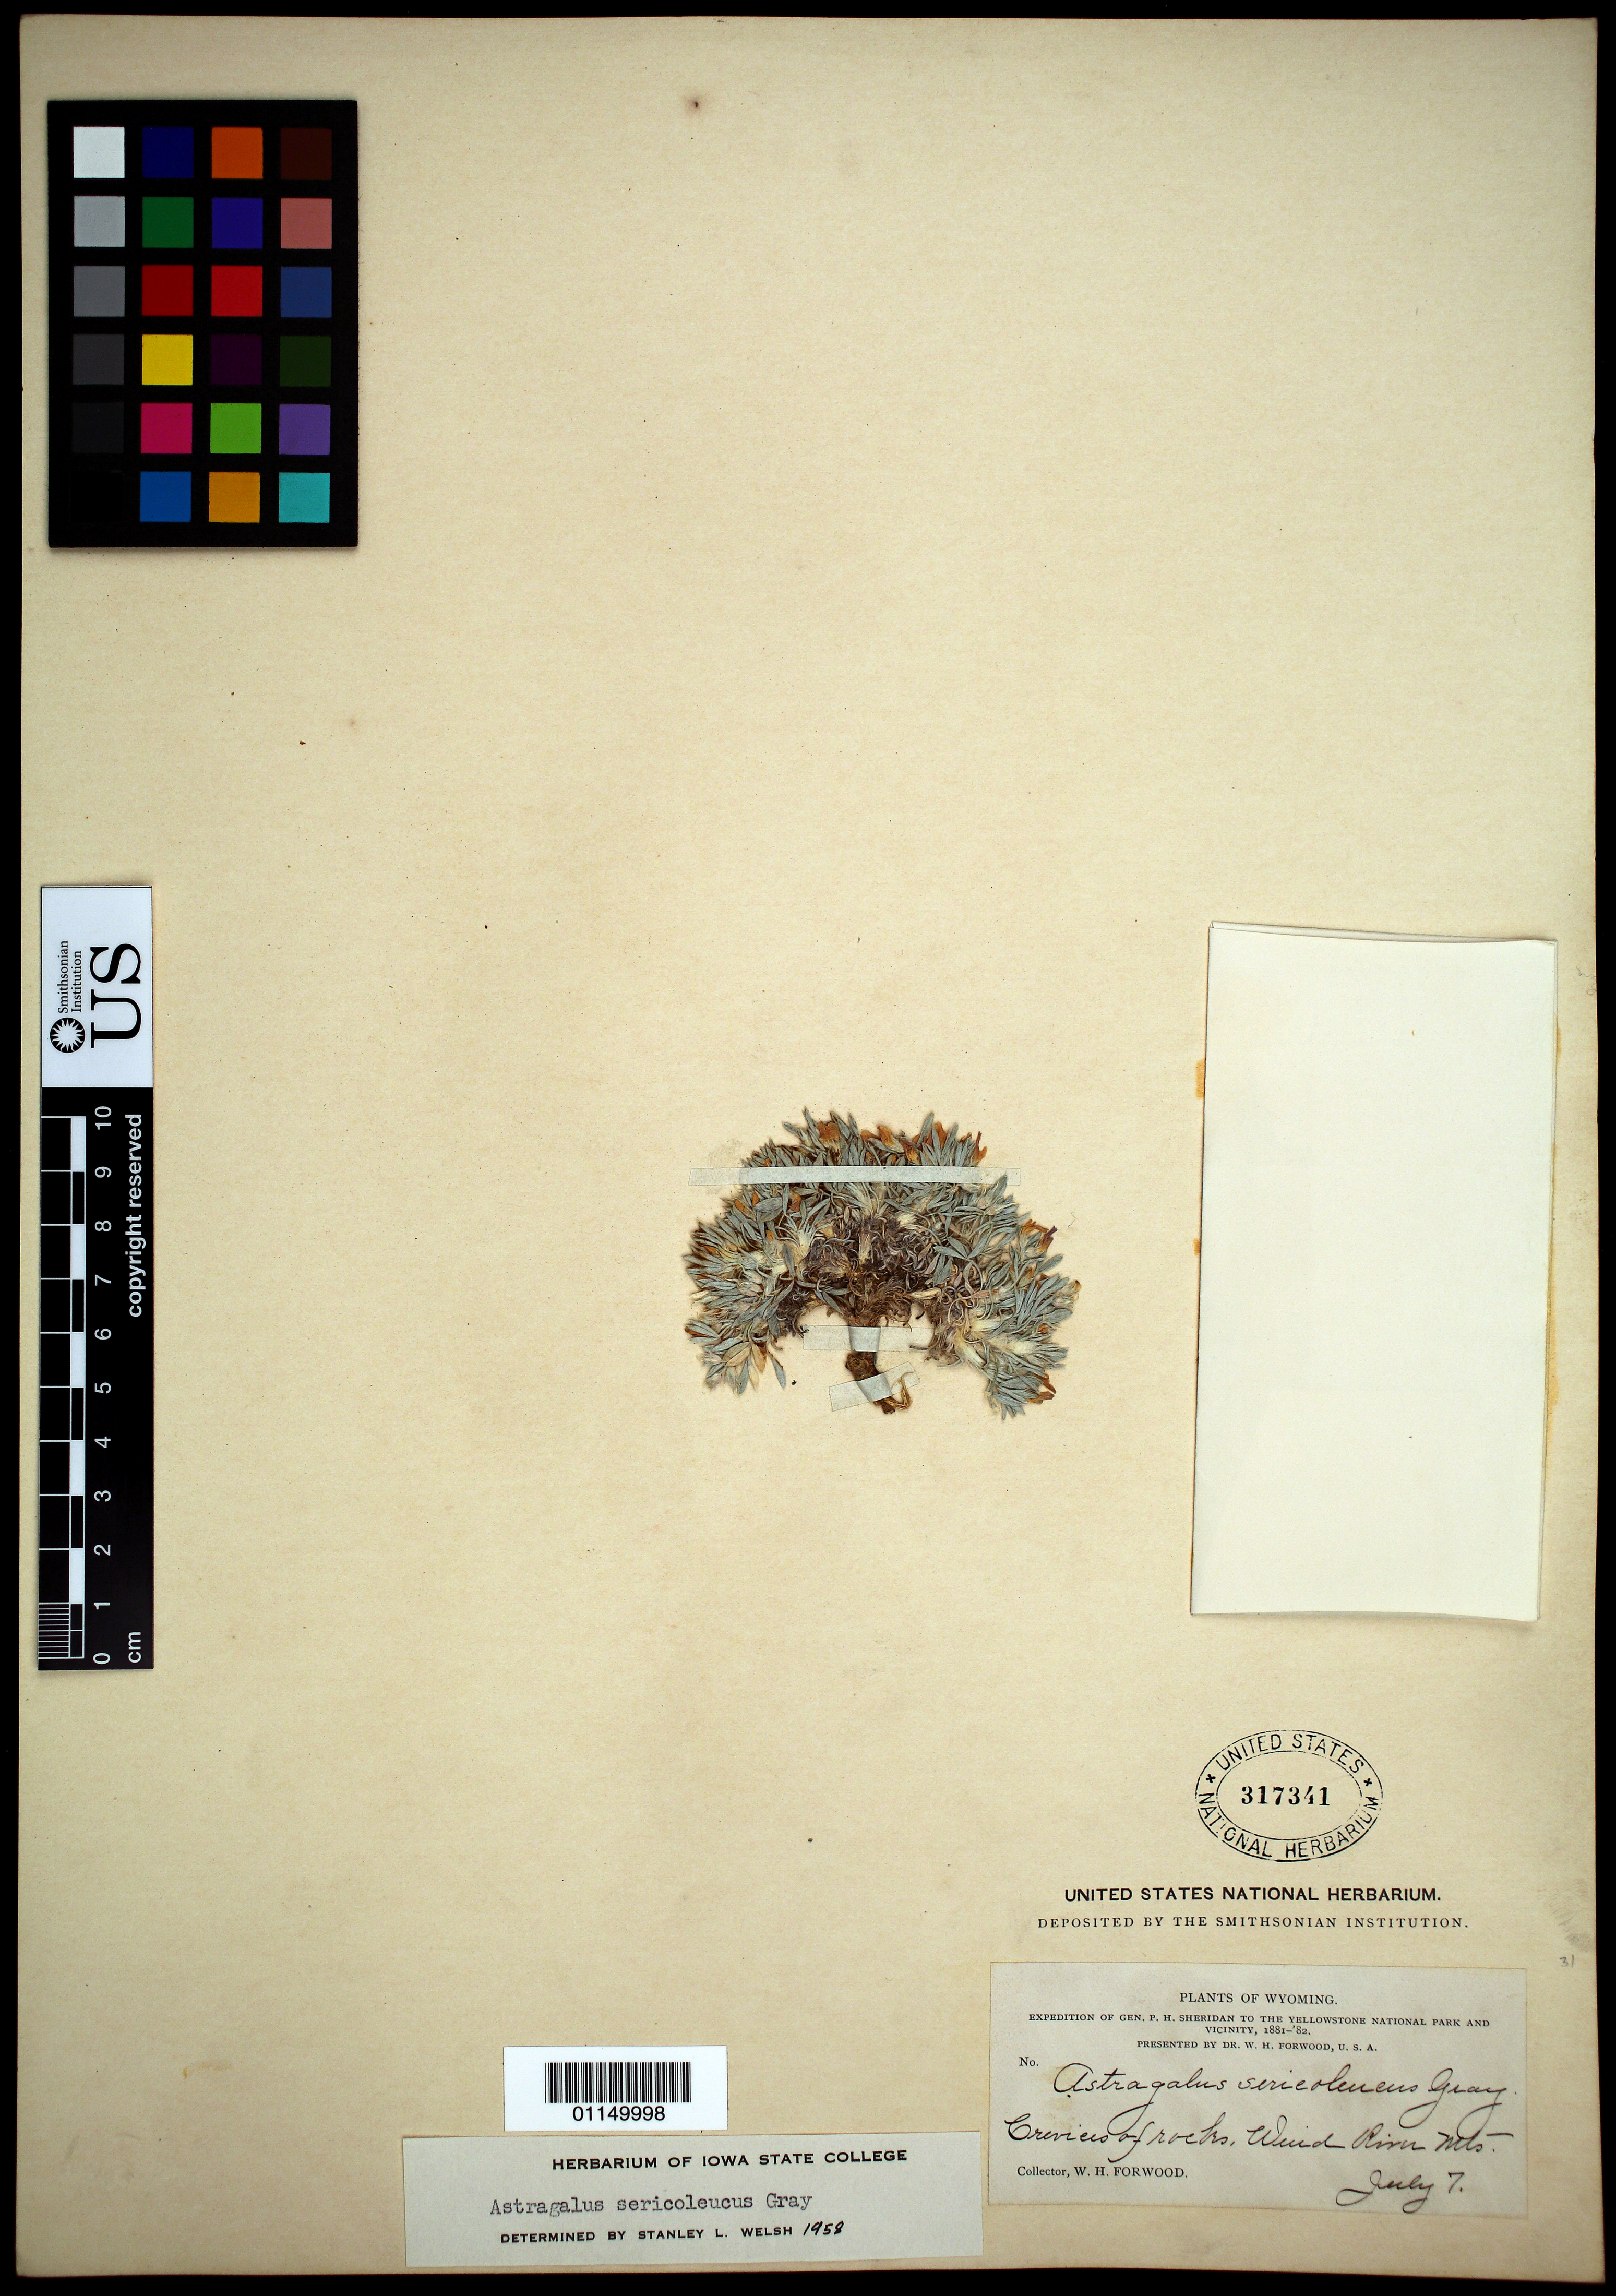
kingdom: Plantae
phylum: Tracheophyta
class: Magnoliopsida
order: Fabales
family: Fabaceae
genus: Astragalus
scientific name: Astragalus sericoleucus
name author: A. Gray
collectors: W. Forwood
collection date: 1881-07-07/1882-07-07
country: United States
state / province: Wyoming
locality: Wind River Mountains.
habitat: Crevices of rocks.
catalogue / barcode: US 317341